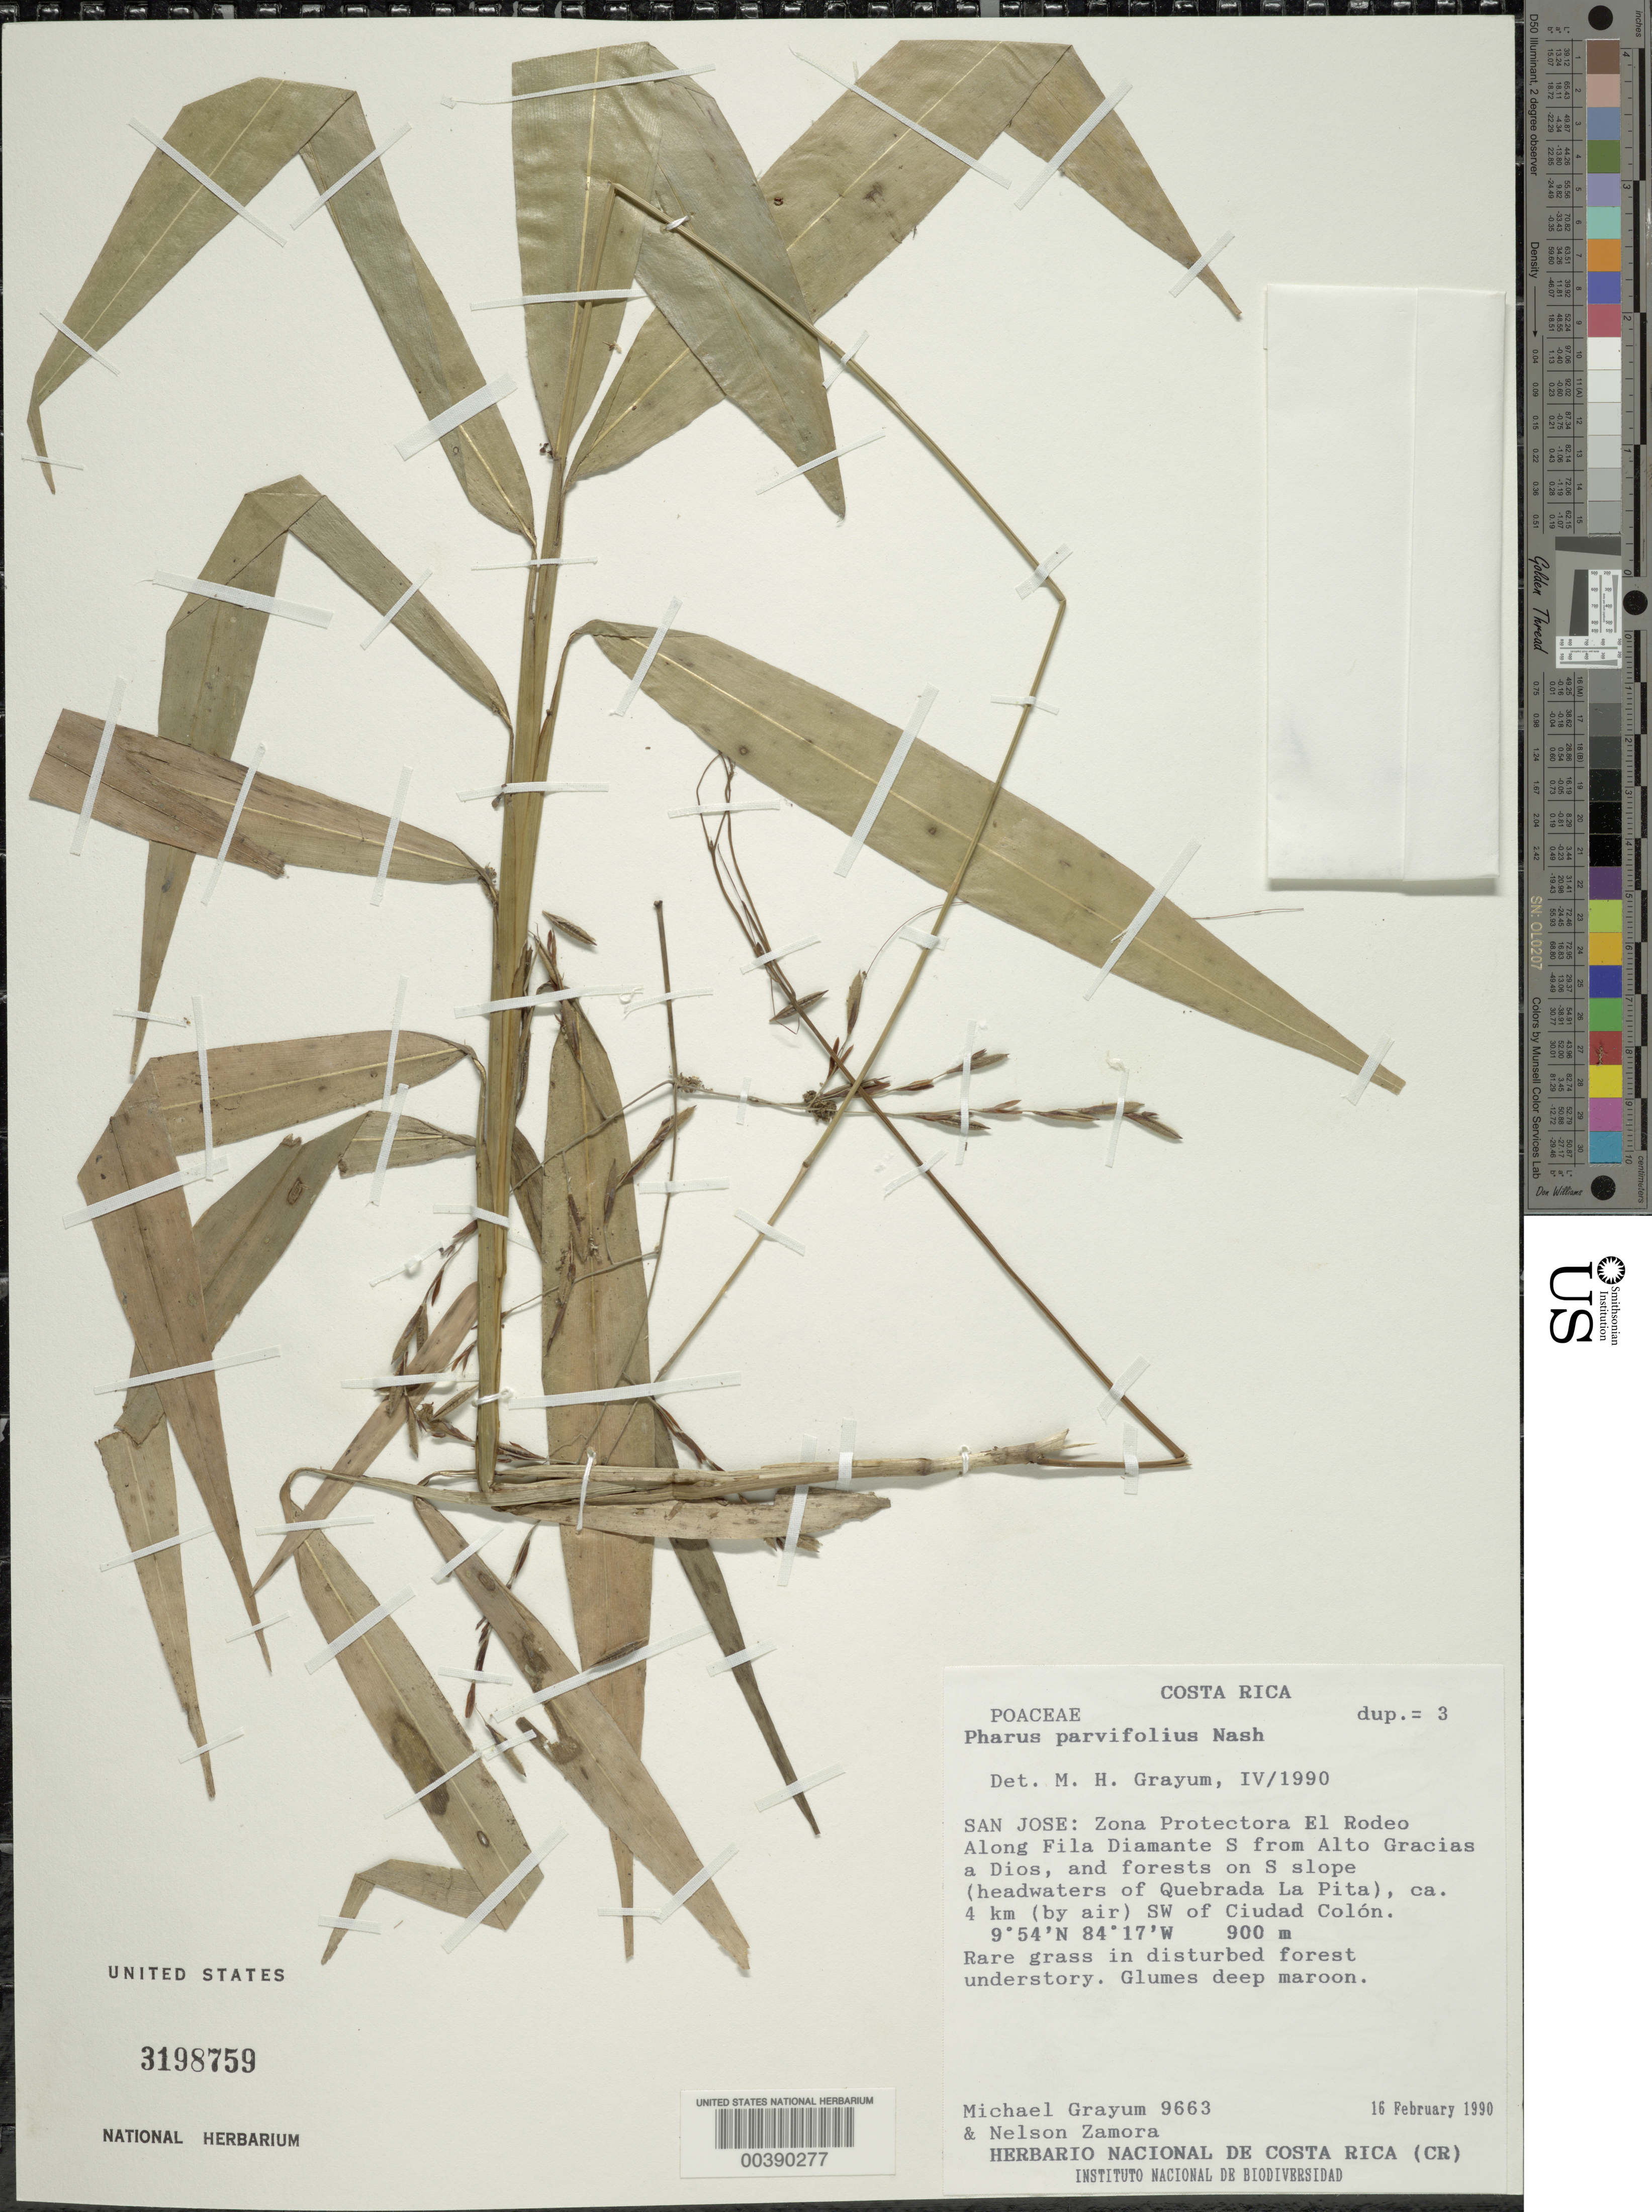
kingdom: Plantae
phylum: Tracheophyta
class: Liliopsida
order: Poales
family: Poaceae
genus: Pharus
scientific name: Pharus parvifolius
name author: Nash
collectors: M. H. Grayum & N. Zamora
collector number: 9663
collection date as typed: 16 Feb 1990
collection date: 1990-02-16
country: Costa Rica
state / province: San José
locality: Zona protectora el rodeo along fila diamante s from alto gracias a dios, and forest on s slope sw of ciudad colon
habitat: In disturbed forest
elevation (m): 900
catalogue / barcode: US 3198759